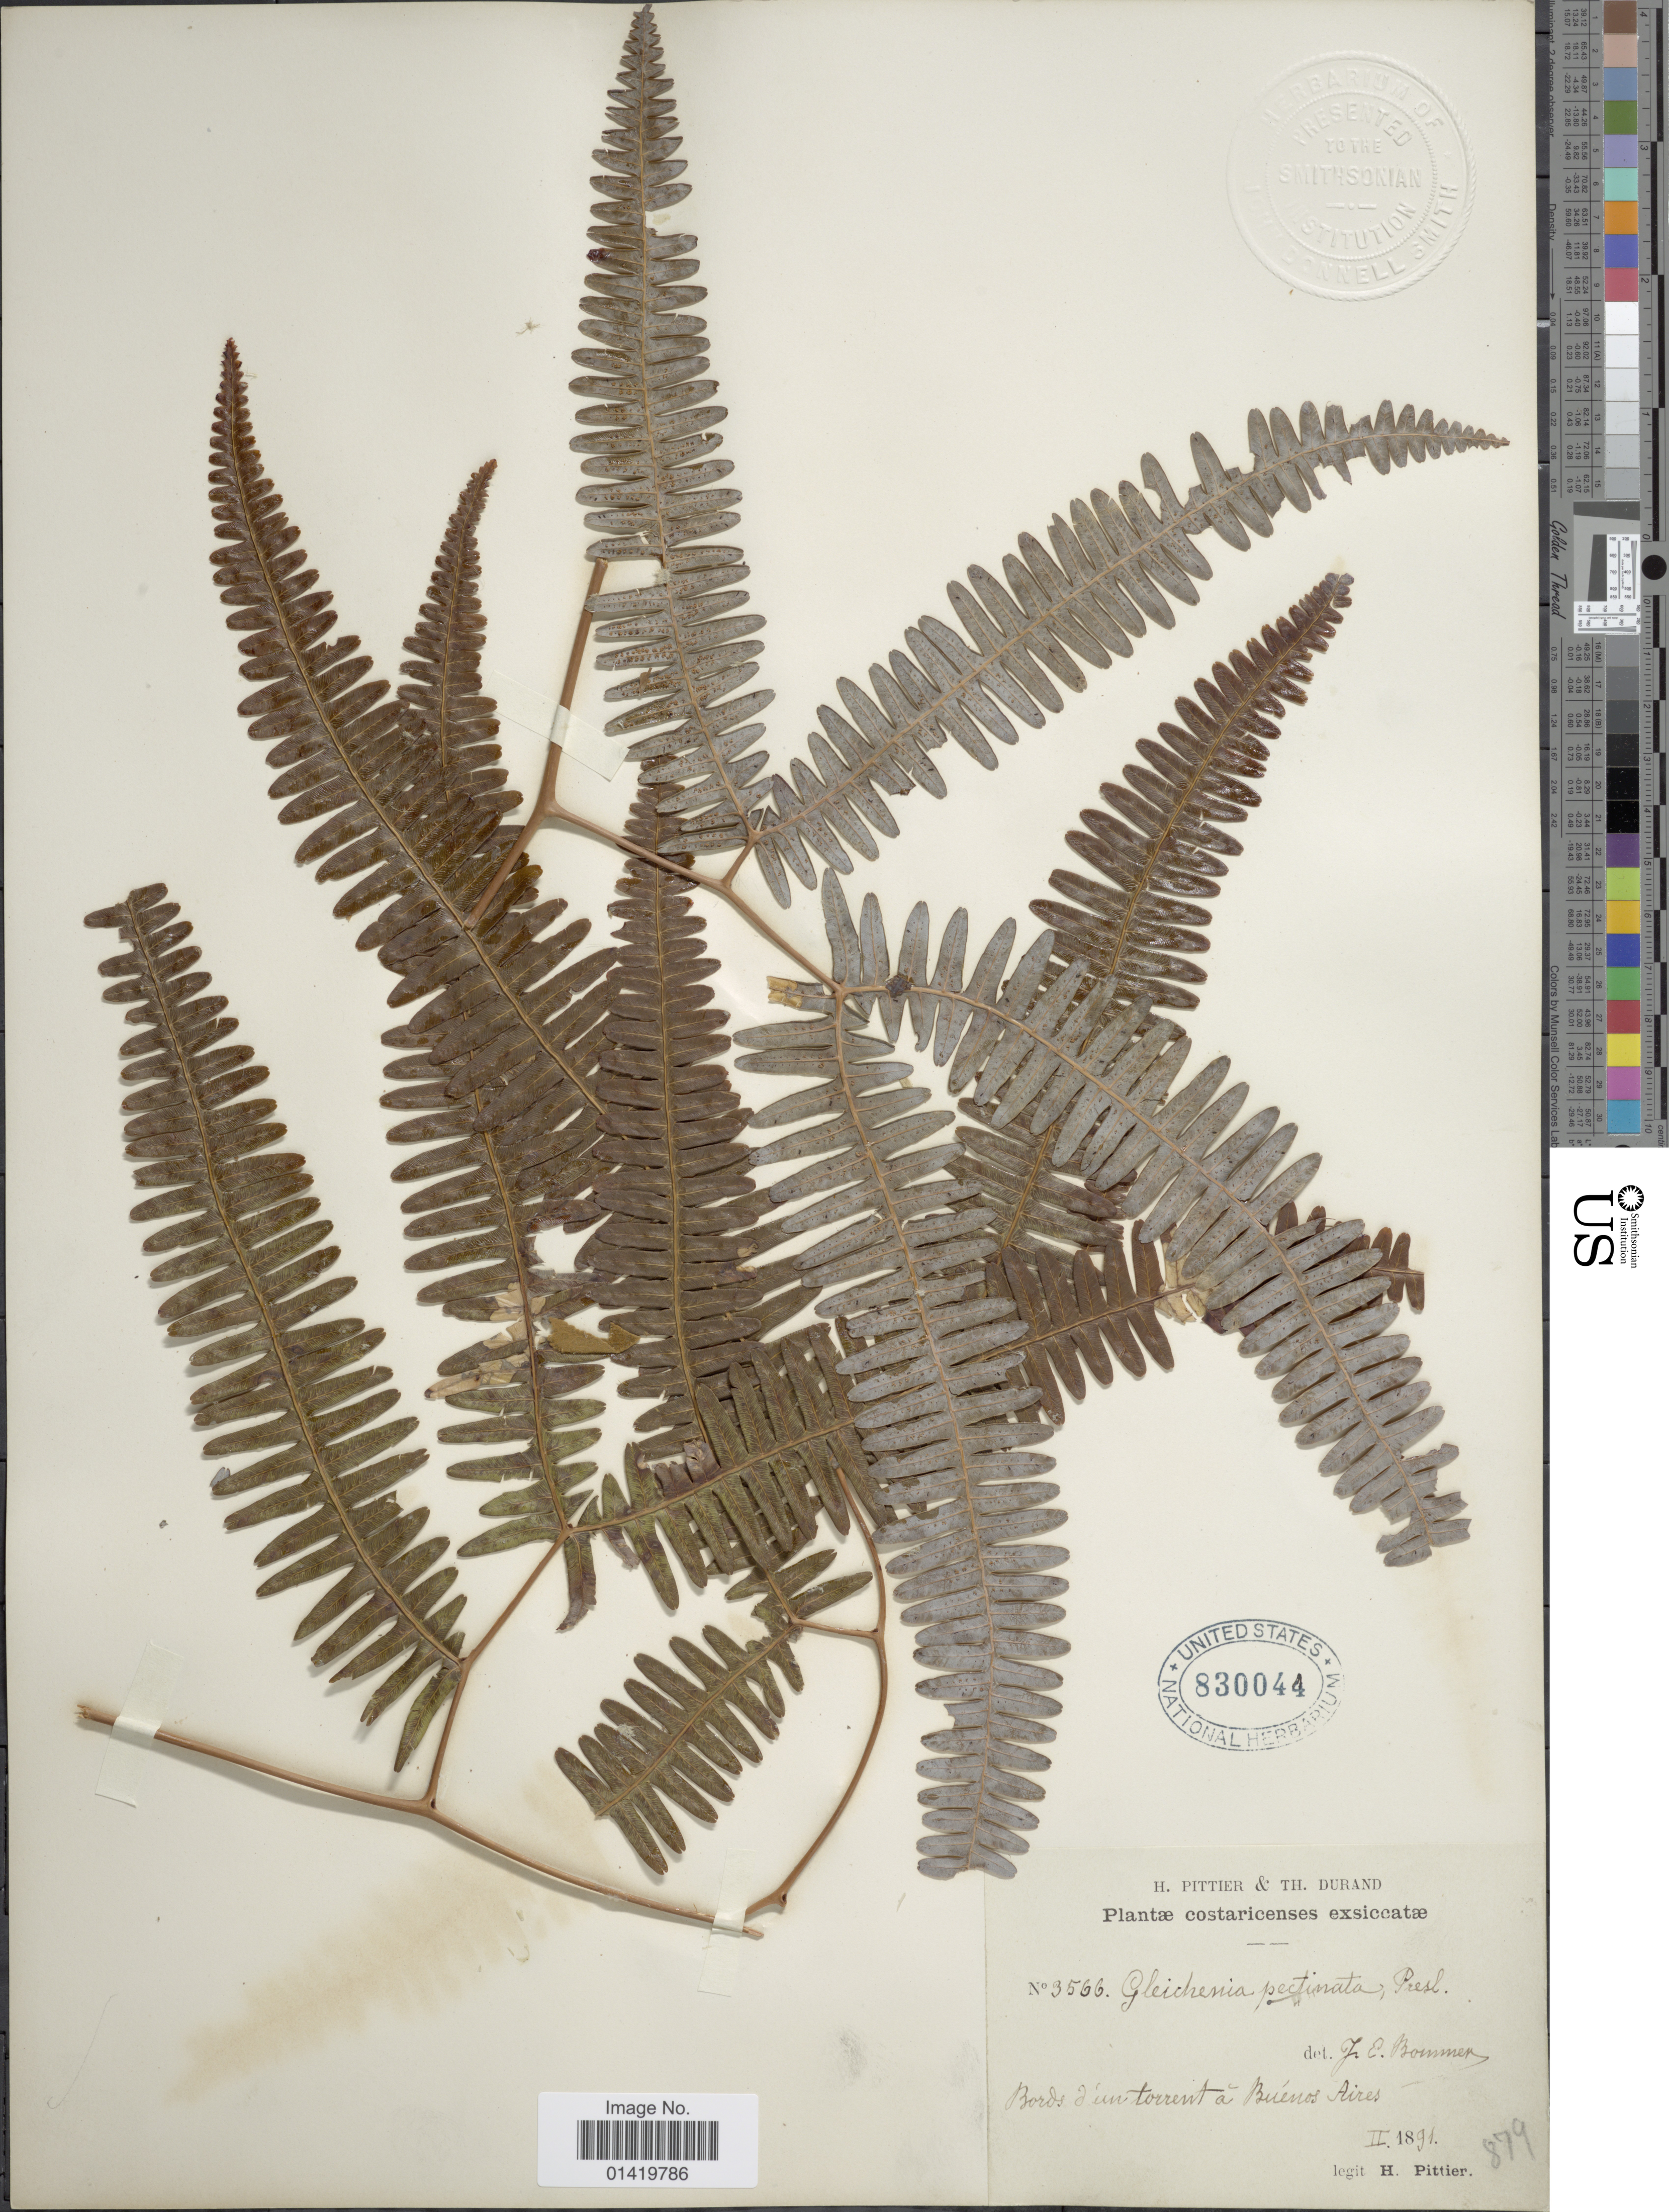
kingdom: Plantae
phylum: Tracheophyta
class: Polypodiopsida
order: Gleicheniales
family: Gleicheniaceae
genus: Gleichenella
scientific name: Gleichenella pectinata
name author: (Willd.) Ching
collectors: H. F. Pittier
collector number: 3566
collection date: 1891-02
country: Costa Rica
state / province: Puntarenas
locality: Bords d'un torrent a Buénos Aires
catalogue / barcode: US 830044